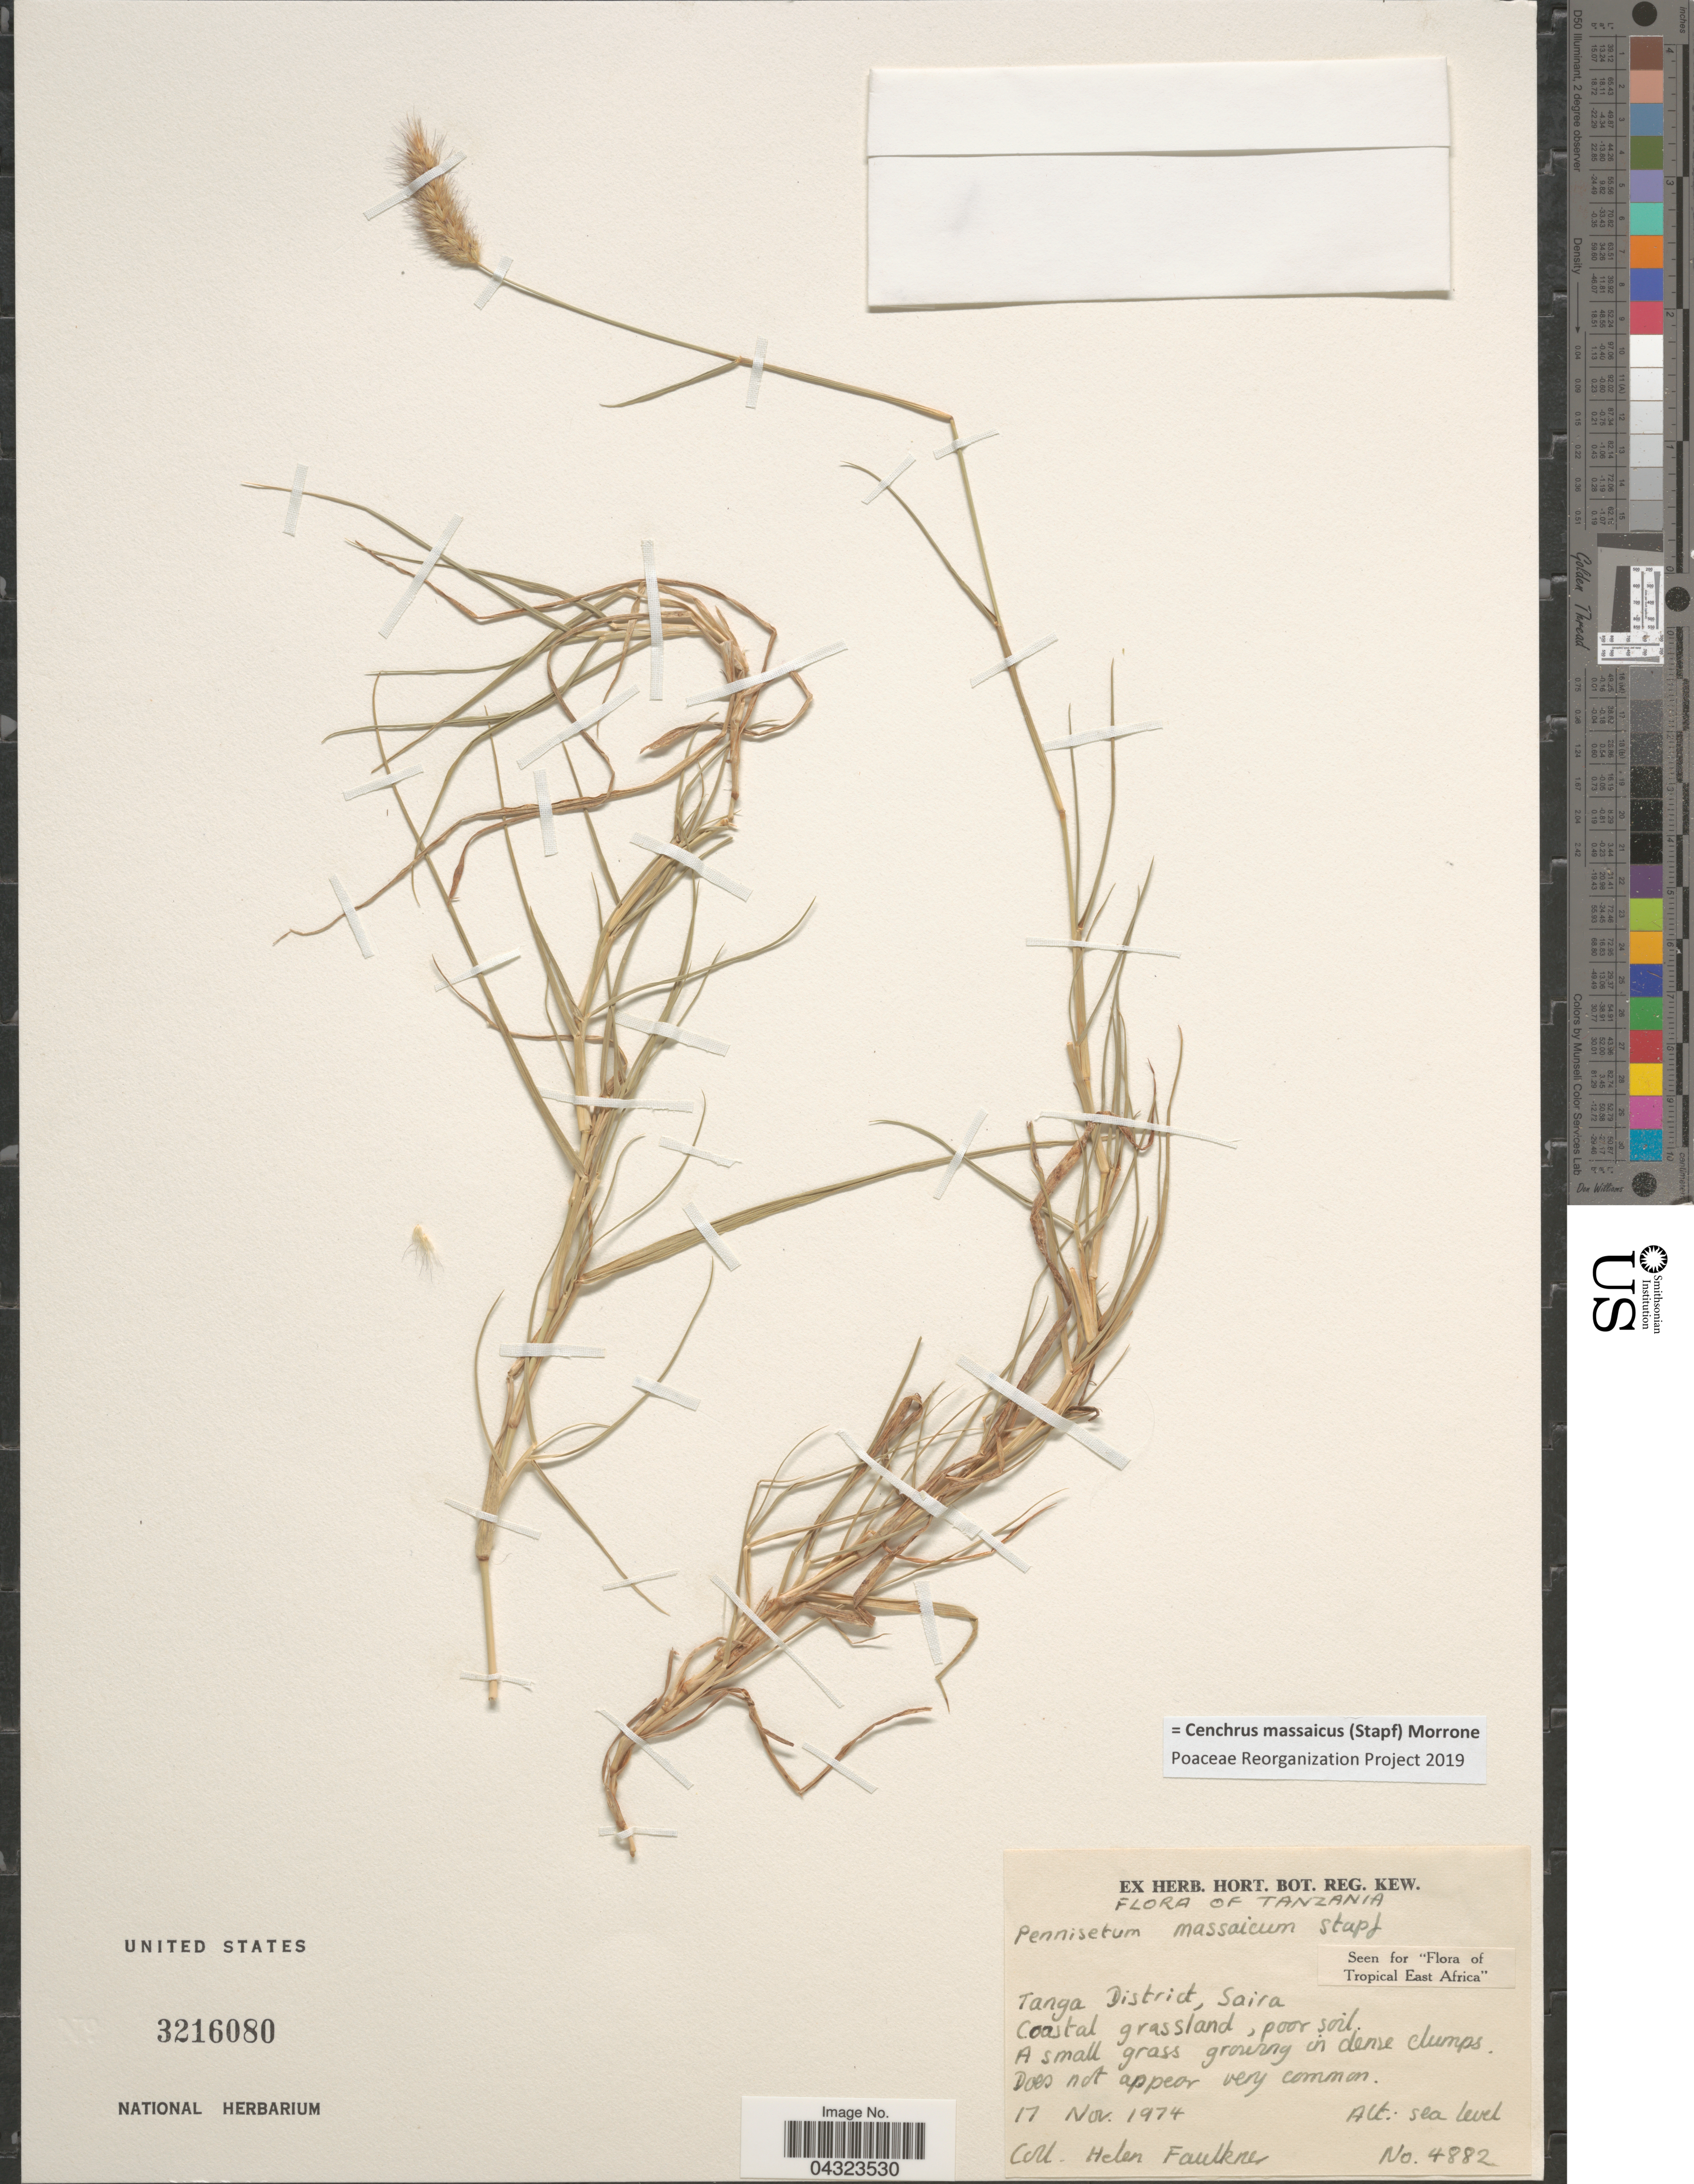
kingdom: Plantae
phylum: Tracheophyta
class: Liliopsida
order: Poales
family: Poaceae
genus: Cenchrus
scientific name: Cenchrus massaicus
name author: (Stapf) Morrone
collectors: H. Faulkner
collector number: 4882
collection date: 1974-11-17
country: Tanzania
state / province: Tanga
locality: Tanga District, Saira.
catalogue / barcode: US 3216080